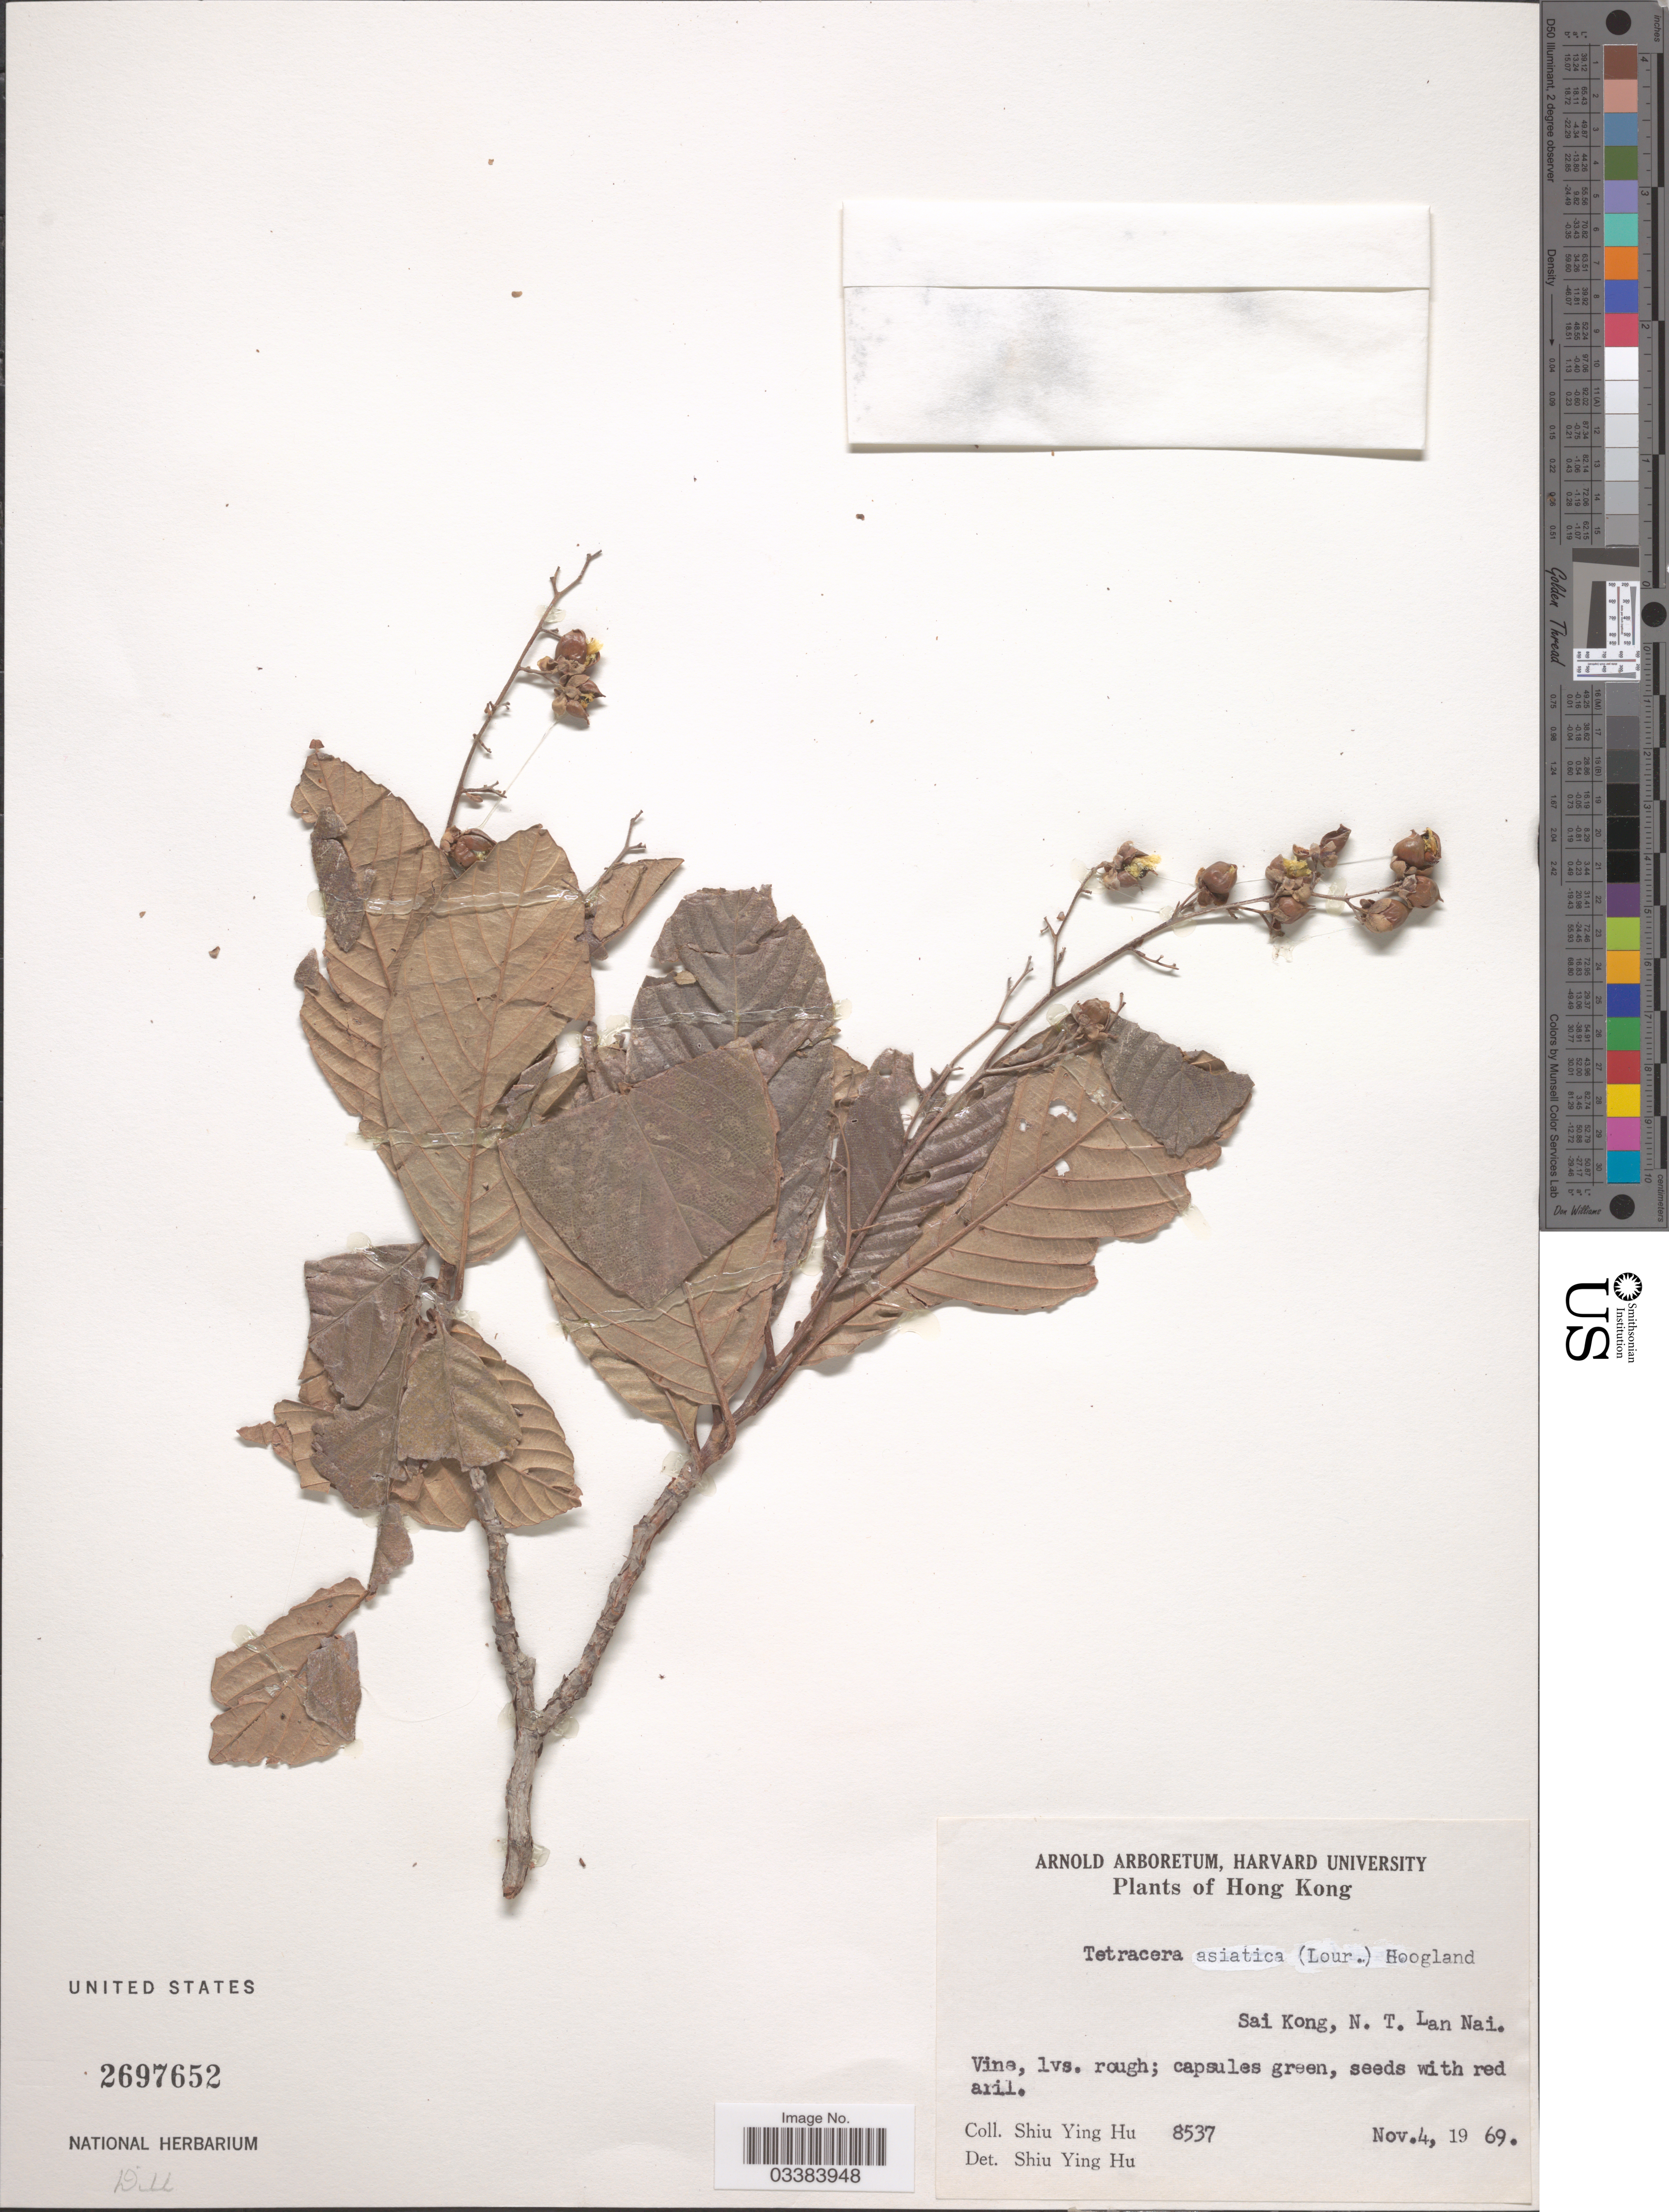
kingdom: Plantae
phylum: Tracheophyta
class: Magnoliopsida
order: Dilleniales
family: Dilleniaceae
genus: Tetracera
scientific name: Tetracera asiatica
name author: (Lour.) Hoogland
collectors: S. Y. Hu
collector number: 8537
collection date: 1969-11-04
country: China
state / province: Hong Kong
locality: Sai Kong, N.T. Lan Nai.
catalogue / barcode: US 2697652